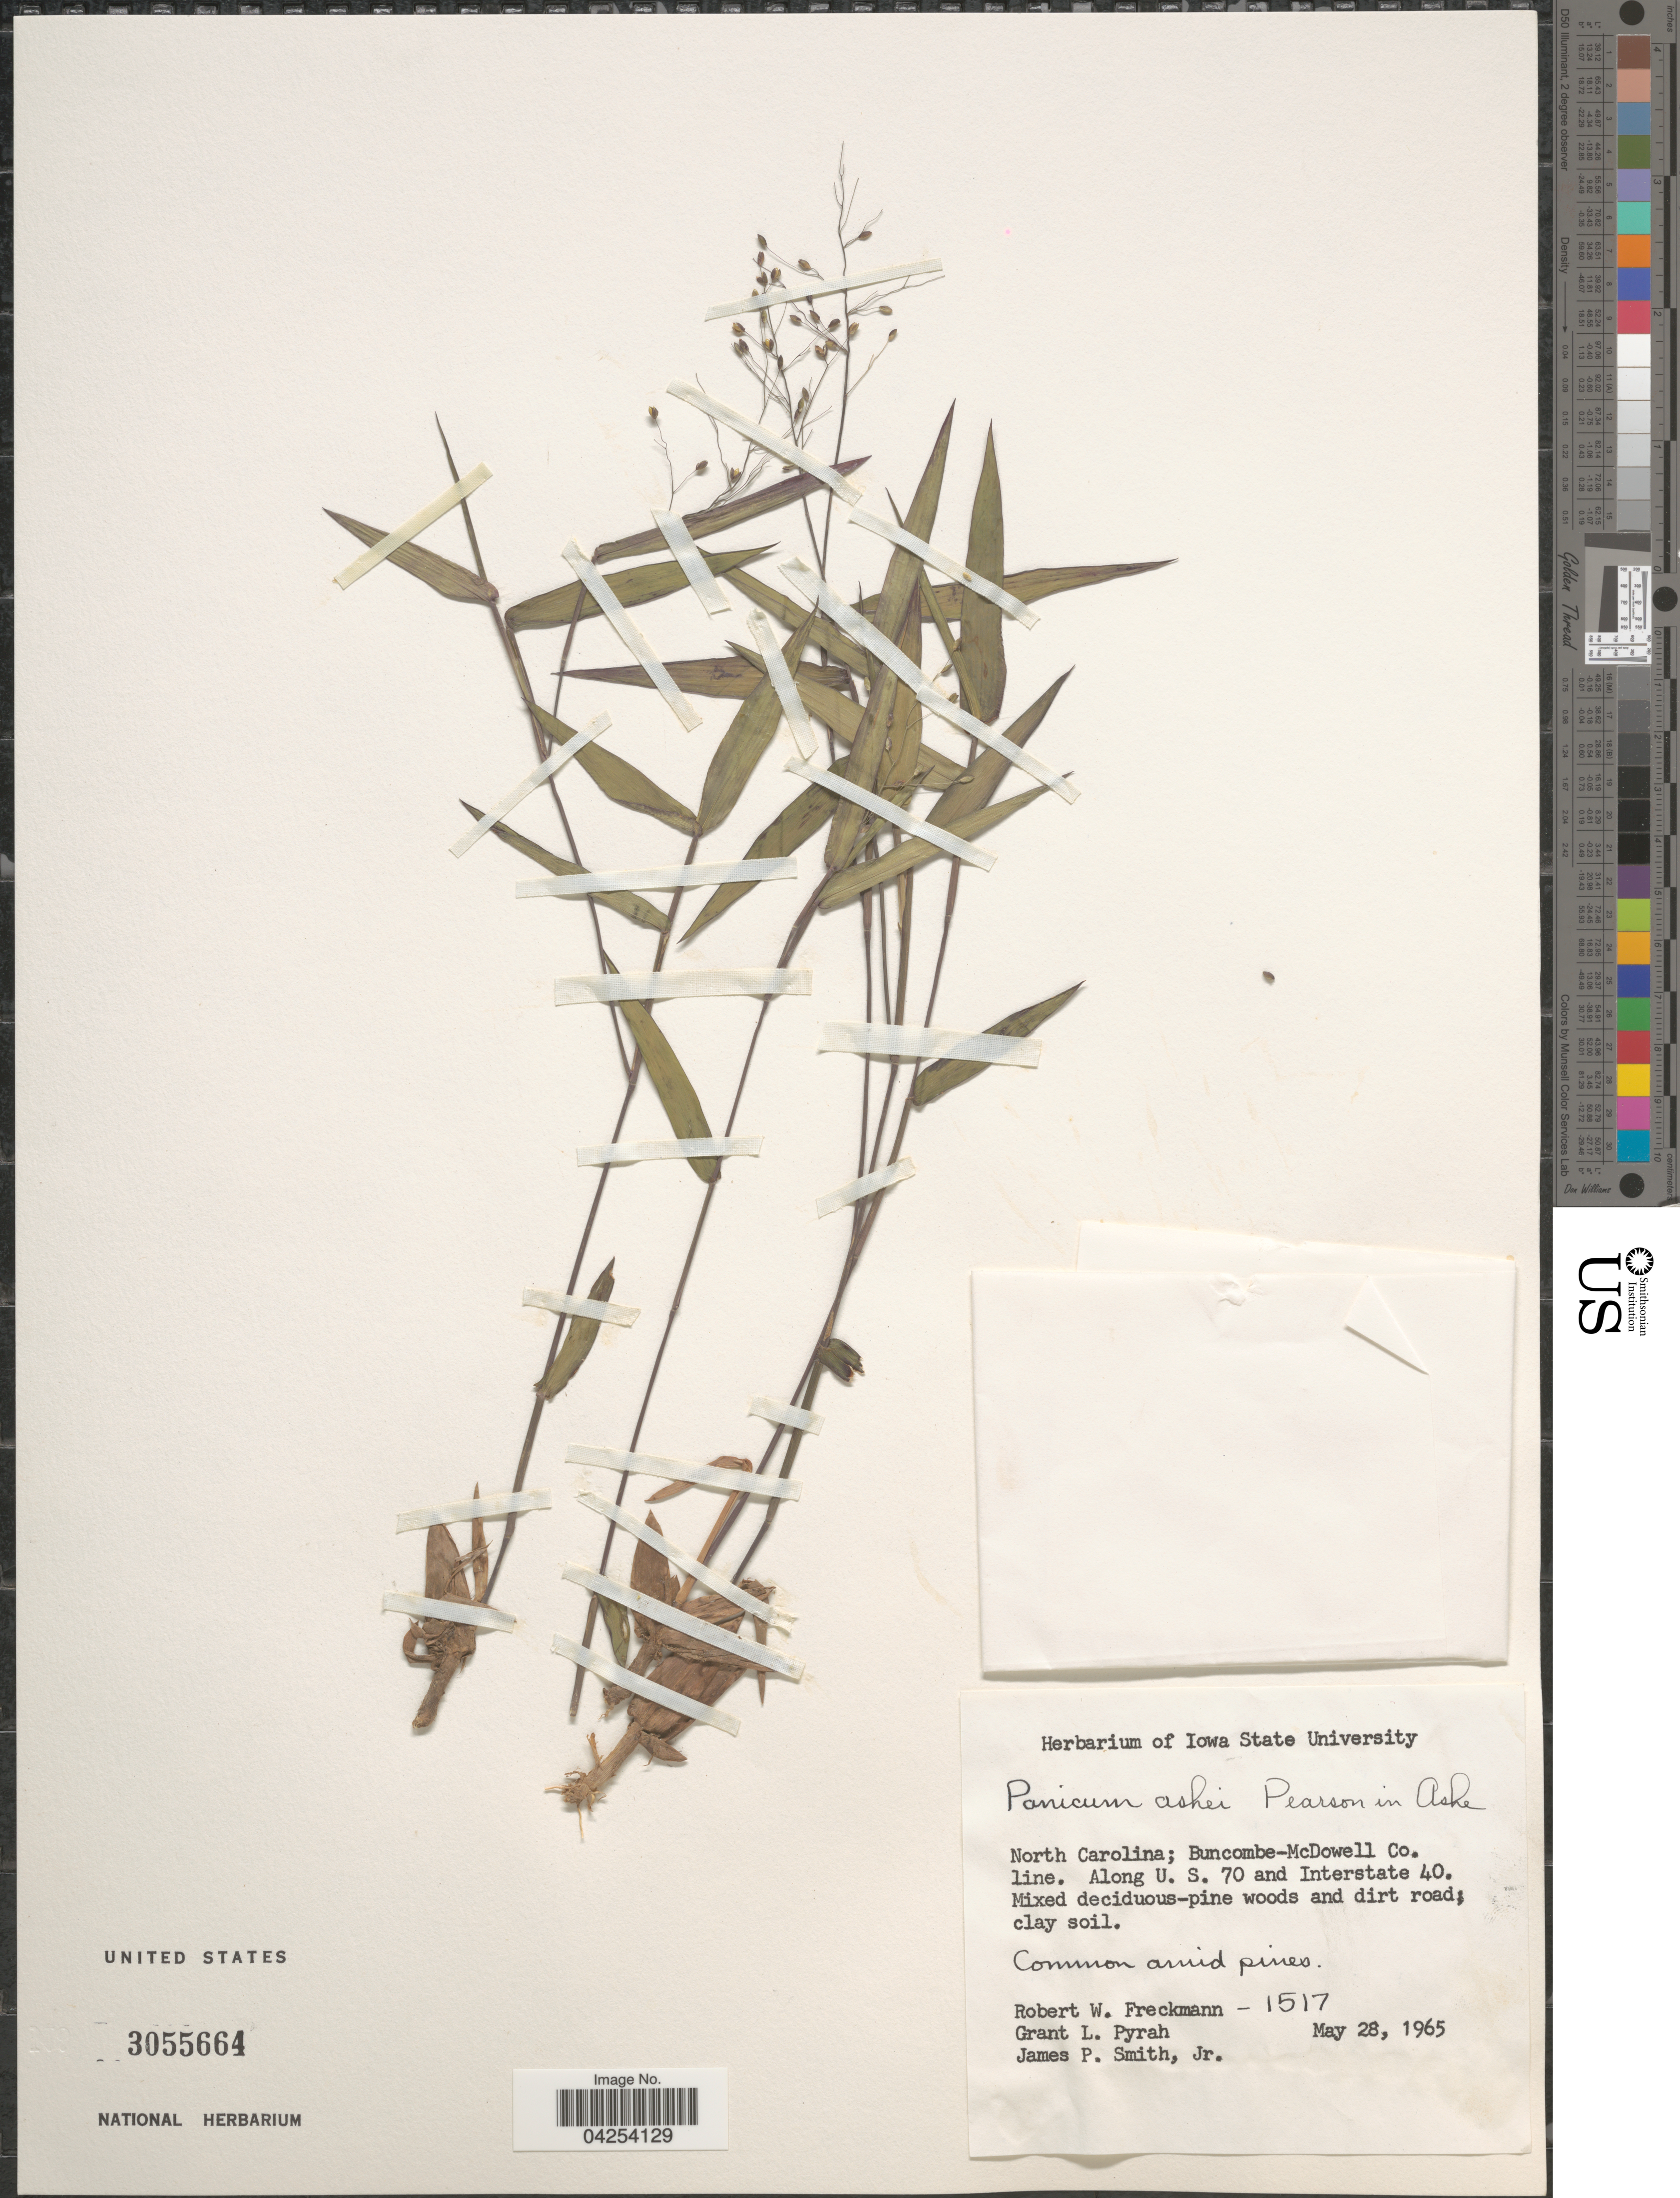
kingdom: Plantae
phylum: Tracheophyta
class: Liliopsida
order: Poales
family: Poaceae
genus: Dichanthelium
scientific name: Dichanthelium commutatum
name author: (Schult.) Gould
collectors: R. Freckmann, G. Pyrah & J. P. Smith Jr.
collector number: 1517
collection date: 1965-05-28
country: United States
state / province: North Carolina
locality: Buncombe-McDowell Co. line. Along U. S. 70 and Interstate 40.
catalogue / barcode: US 3055664